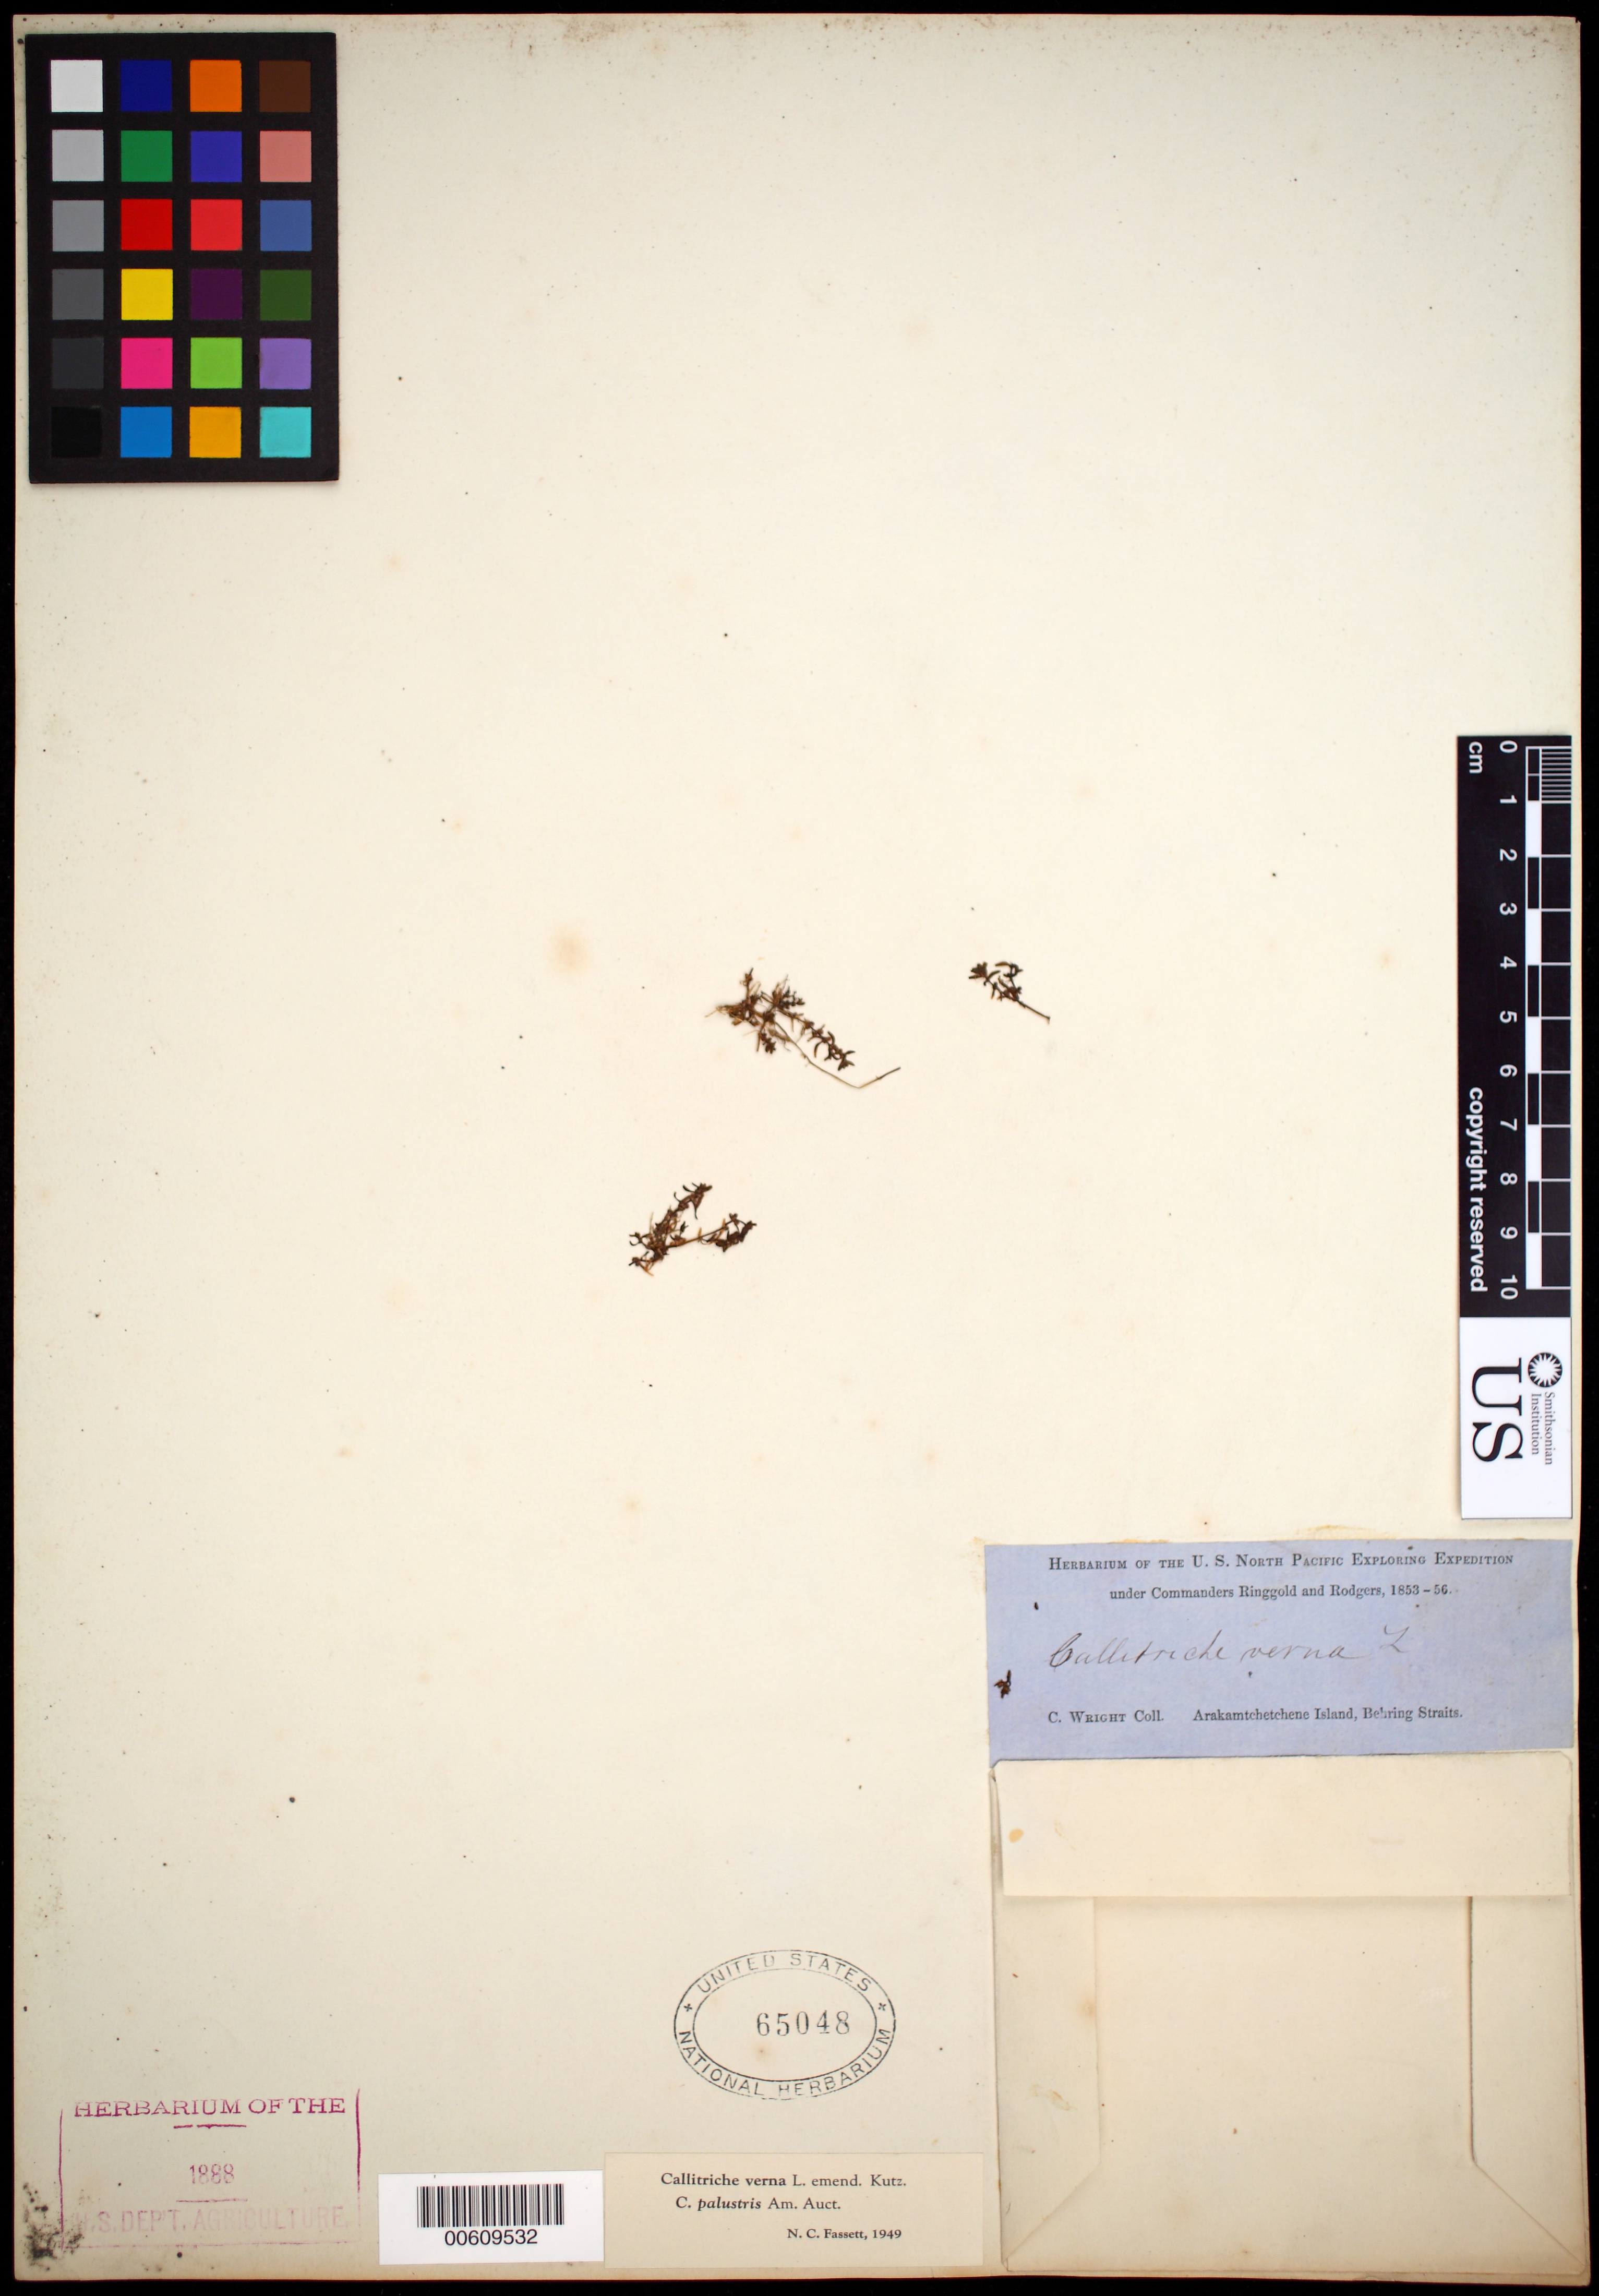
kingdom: Plantae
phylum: Tracheophyta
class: Magnoliopsida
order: Lamiales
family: Plantaginaceae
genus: Callitriche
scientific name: Callitriche verna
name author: L.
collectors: C. Wright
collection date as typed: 1853 to -- --- 1856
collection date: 1853/1856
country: Russian Federation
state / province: Chukotka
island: Arakamchechen [Arakamtchetchene]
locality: Behring Straits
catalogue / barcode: US 65048